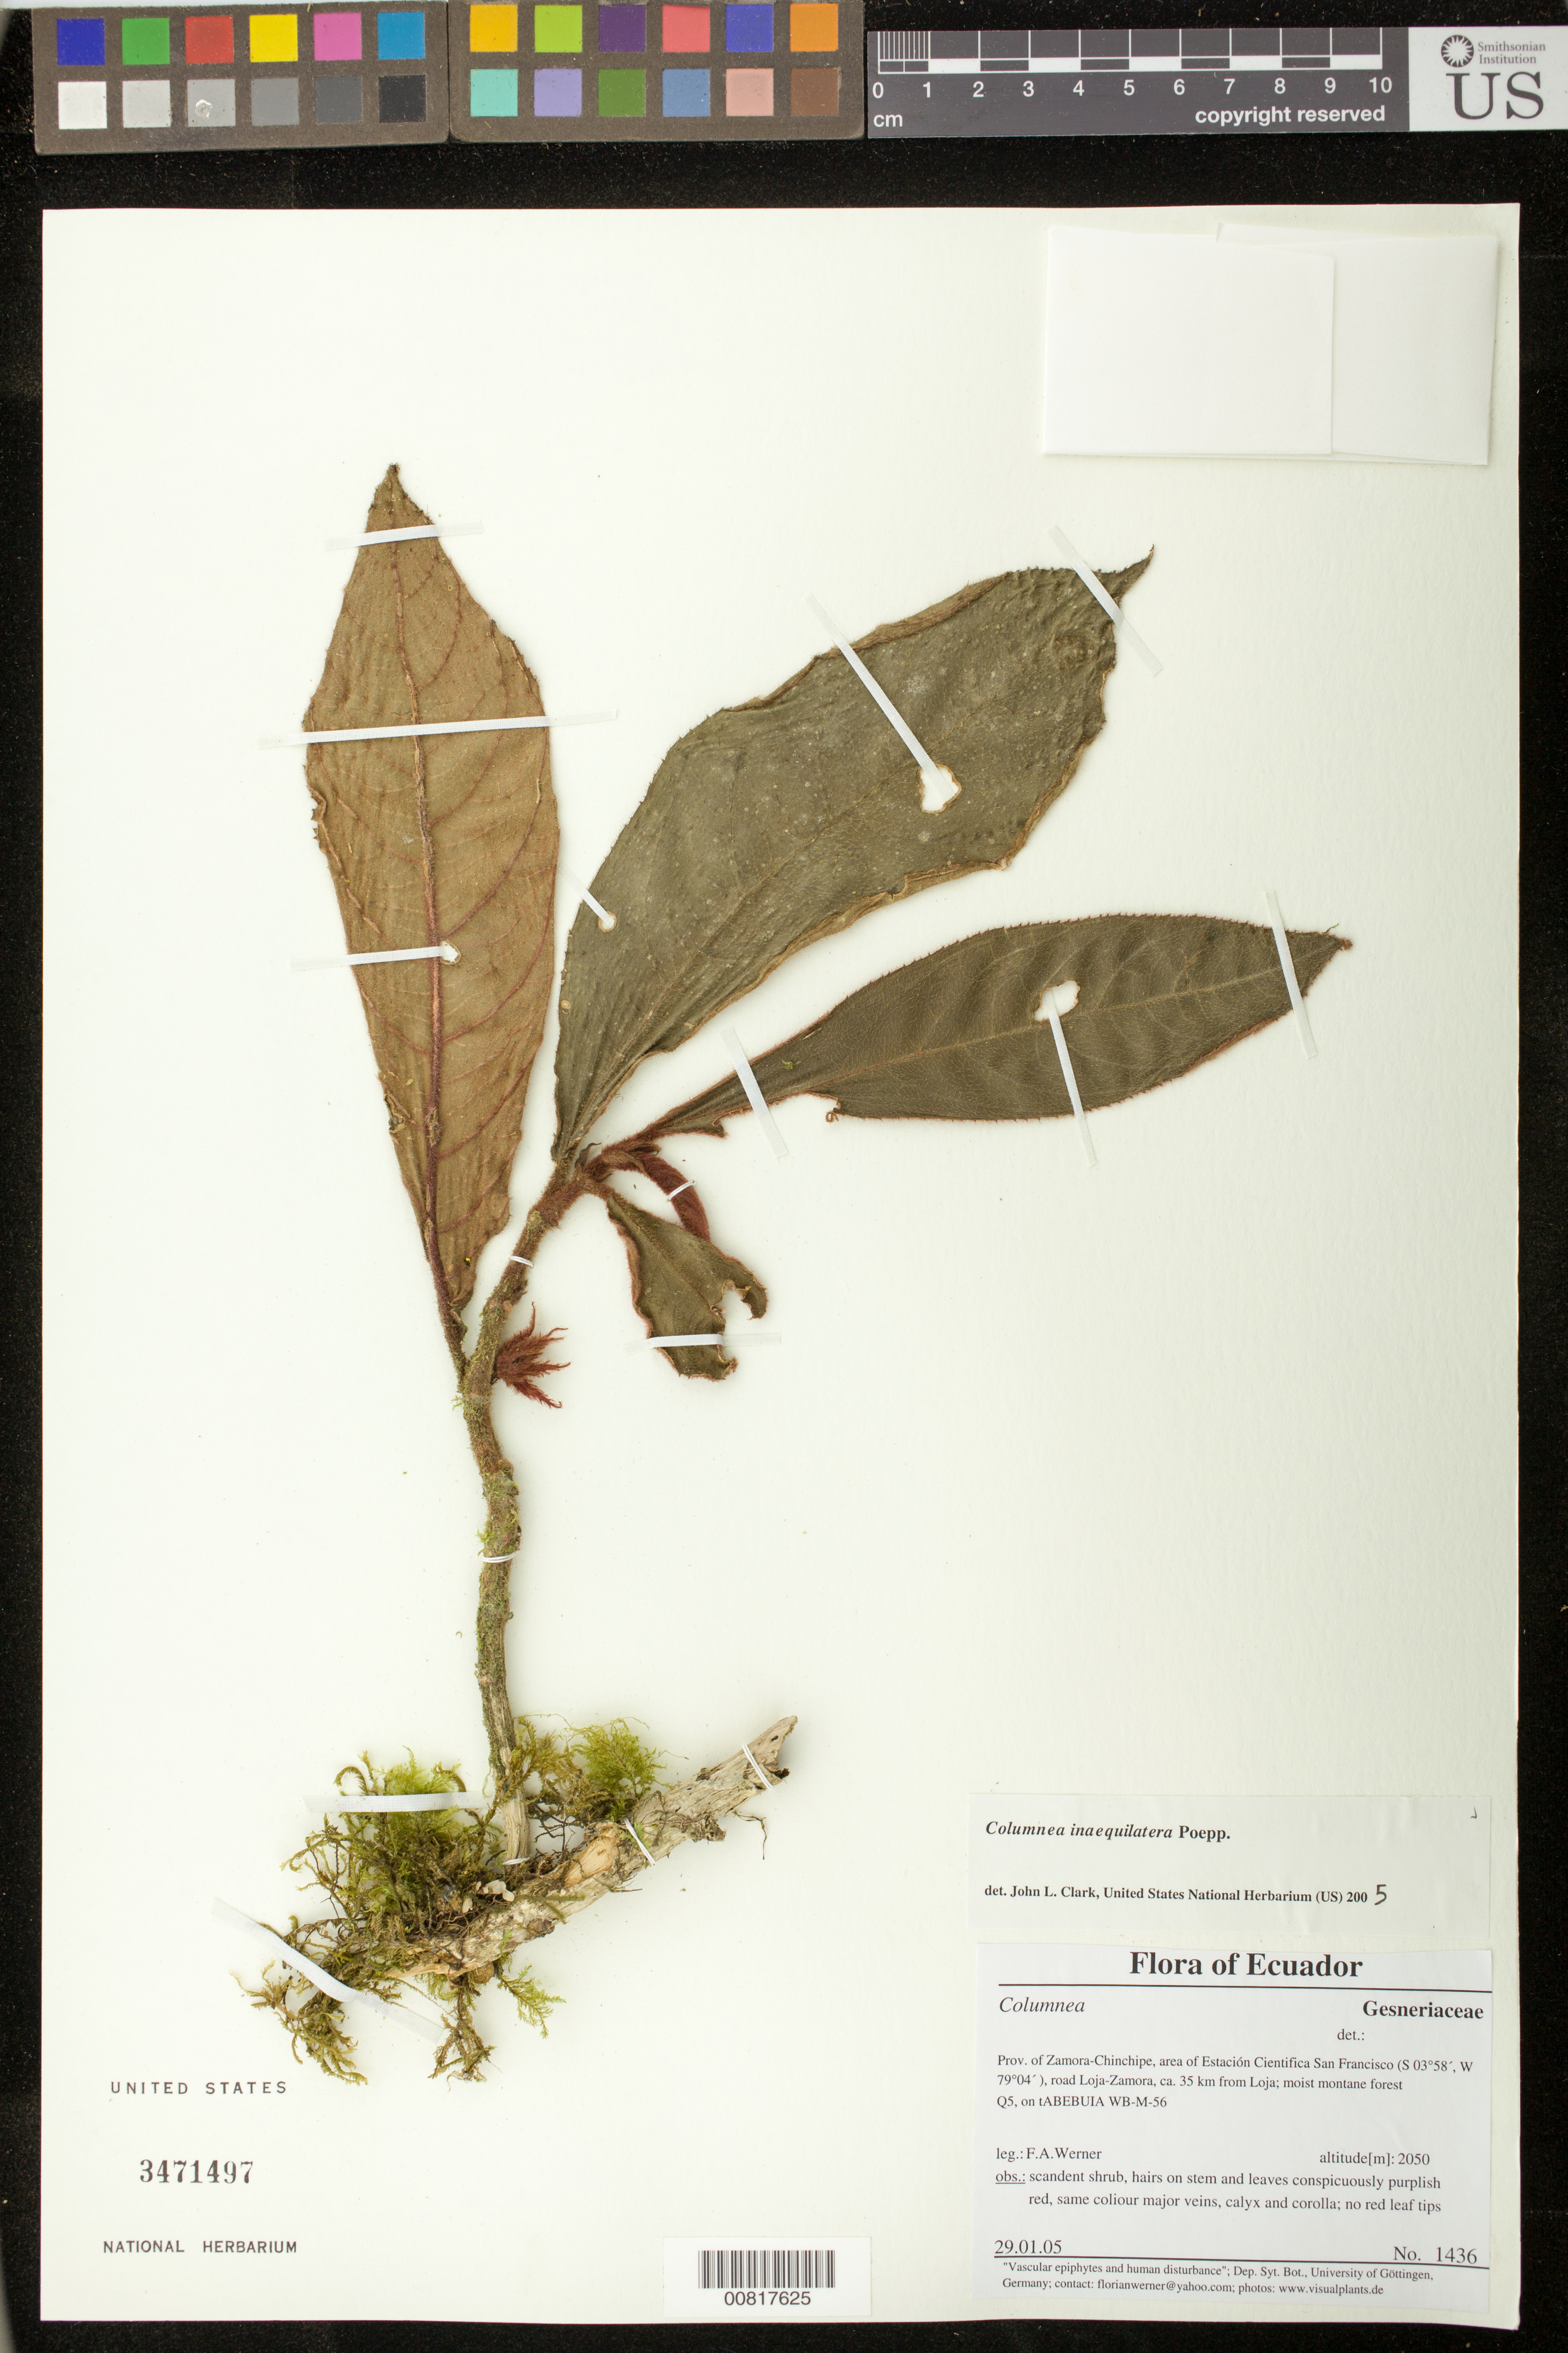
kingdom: Plantae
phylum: Tracheophyta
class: Magnoliopsida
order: Lamiales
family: Gesneriaceae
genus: Columnea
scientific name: Columnea inaequilatera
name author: Poepp.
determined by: Clark, J. L., (SEL), The Marie Selby Botanical Garden (UNITED STATES)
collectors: F. Werner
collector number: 1436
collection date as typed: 29 Jan 2005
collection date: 2005-01-29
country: Ecuador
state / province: Zamora-Chinchipe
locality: Area of Estación Cientifica San Francisco, road Loja-Zamora, ca. 35 km from Loja.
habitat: Moist montane forest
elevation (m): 2050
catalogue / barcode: US 3471497